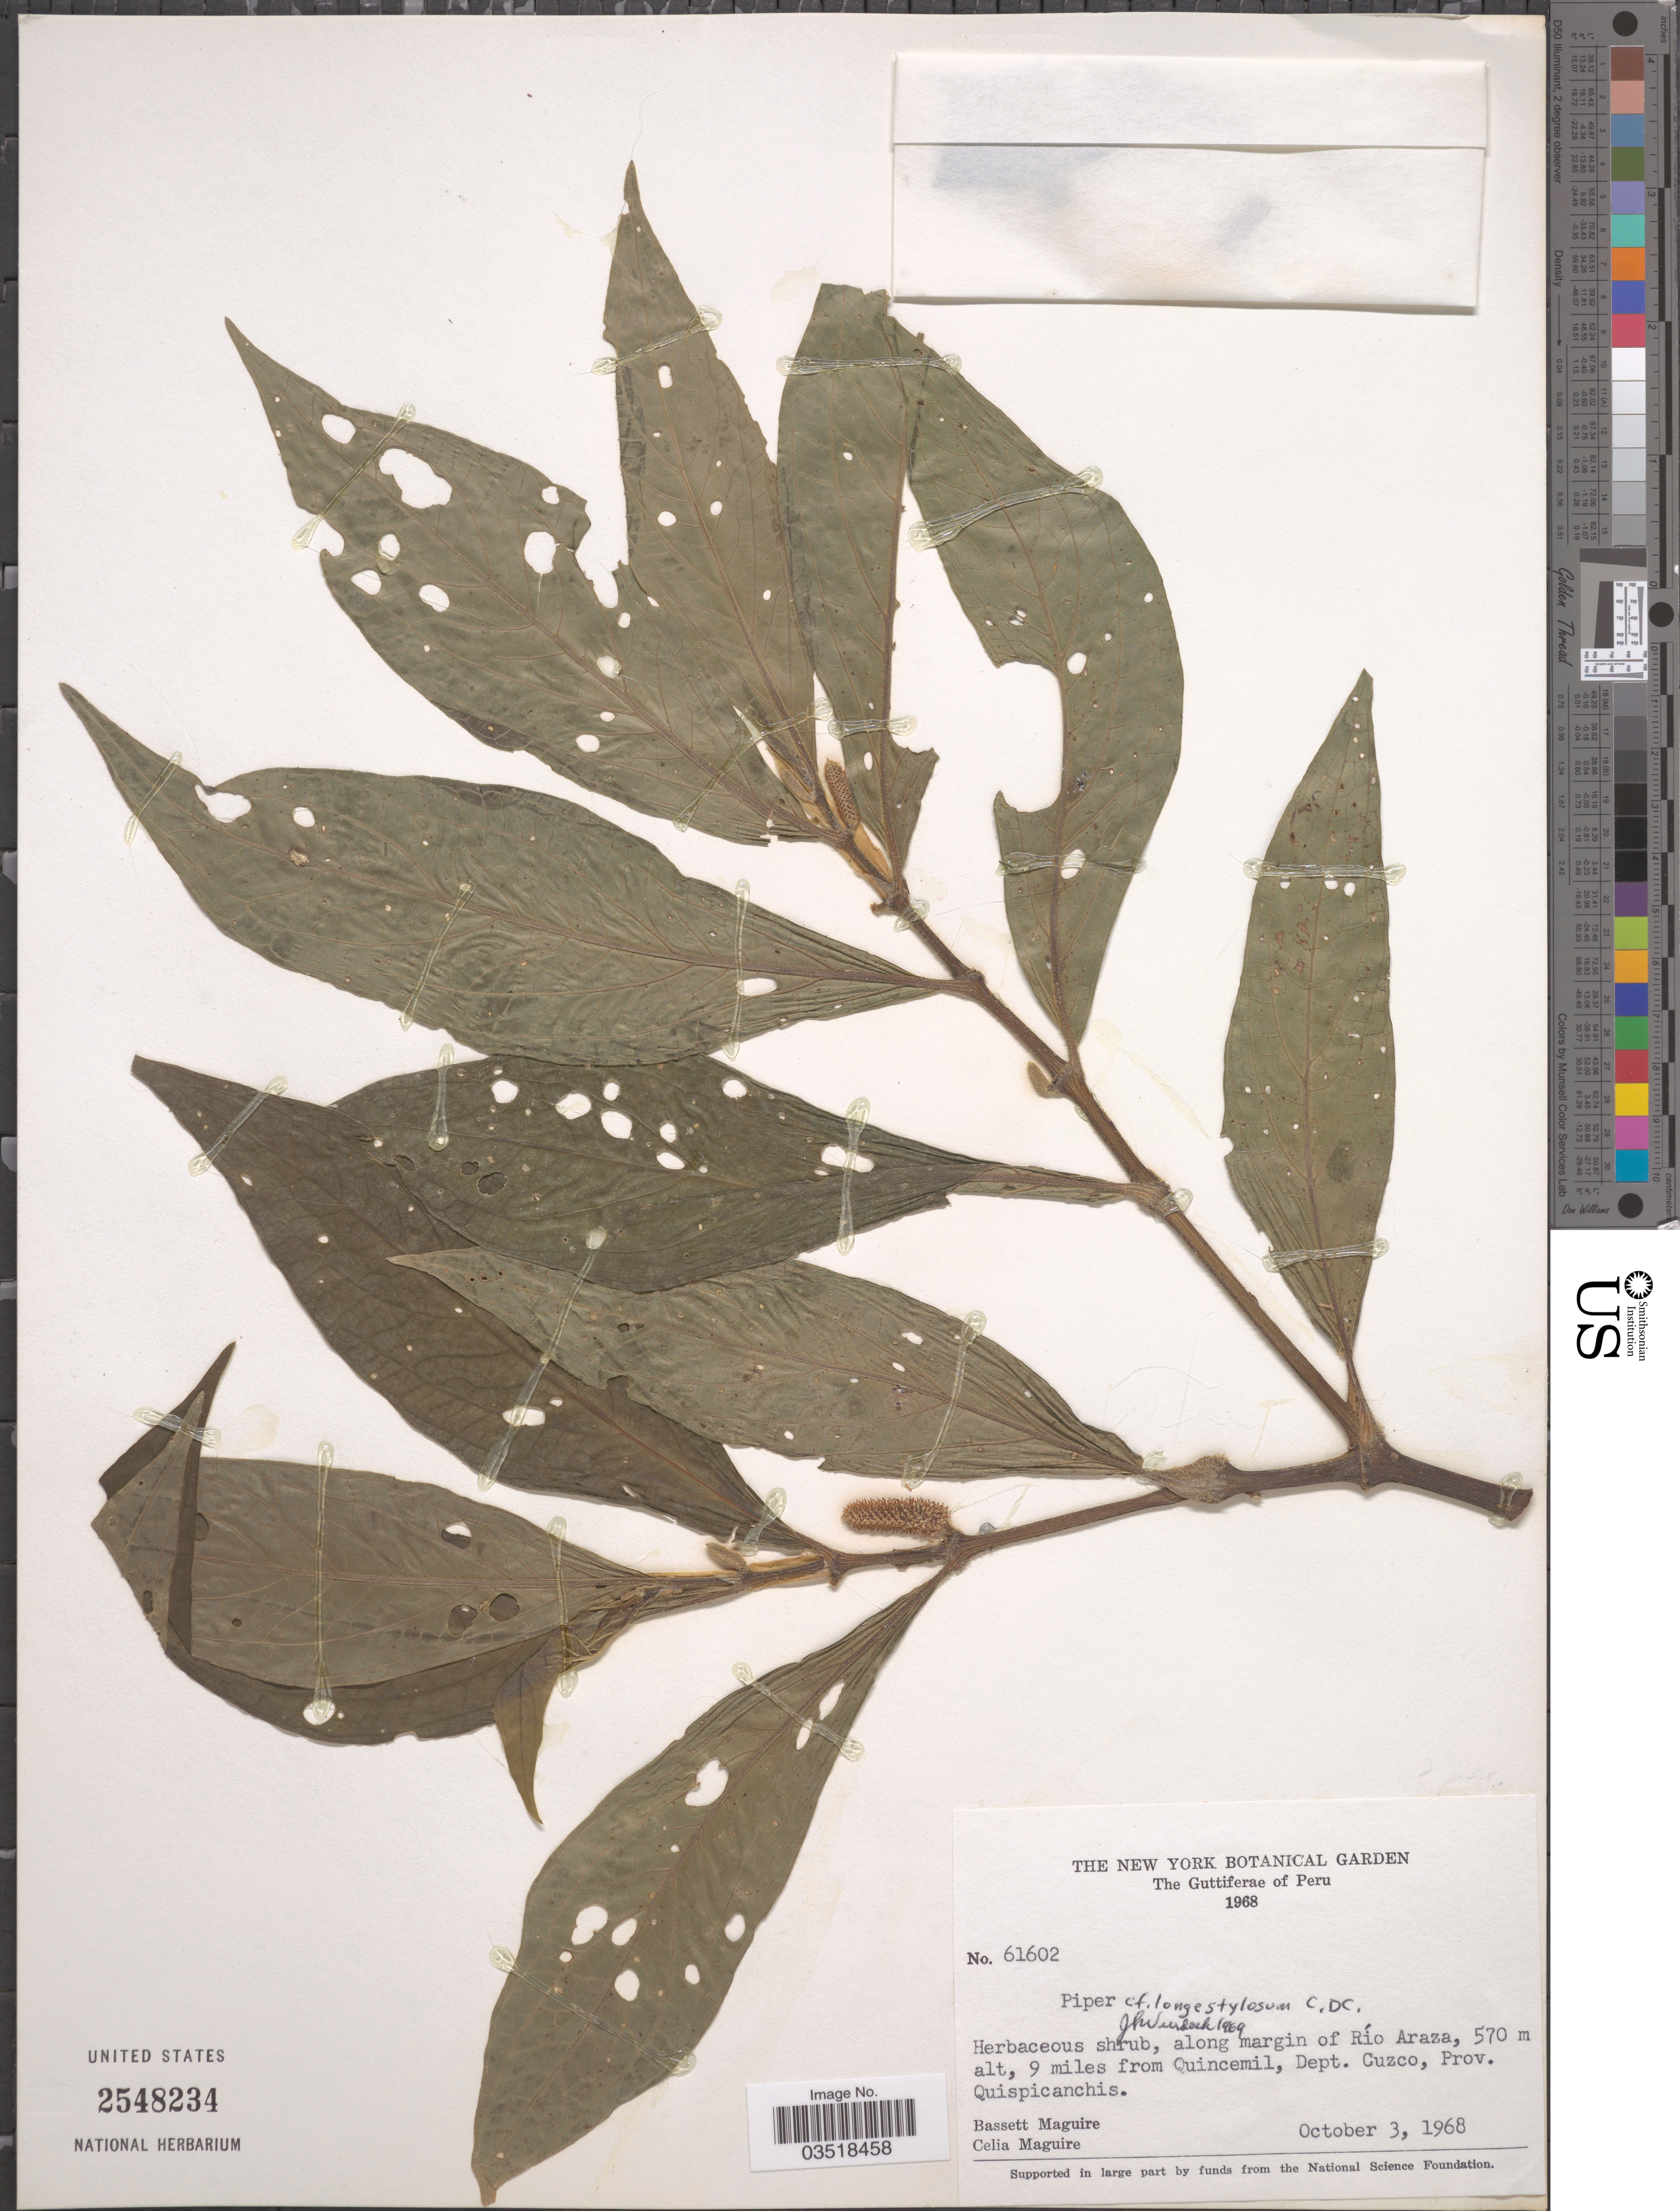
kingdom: Plantae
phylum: Tracheophyta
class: Magnoliopsida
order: Piperales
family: Piperaceae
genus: Piper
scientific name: Piper longestylosum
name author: C. DC.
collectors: B. Maguire & C. K. Maguire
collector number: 61602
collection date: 1968-10-03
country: Peru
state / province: Cusco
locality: The Guttiferæ of Peru. Along margin of Río Araza, 9 miles from Quincemil, Dept. Cuzco, Prov. Quispicanchis.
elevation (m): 570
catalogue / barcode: US 2548234